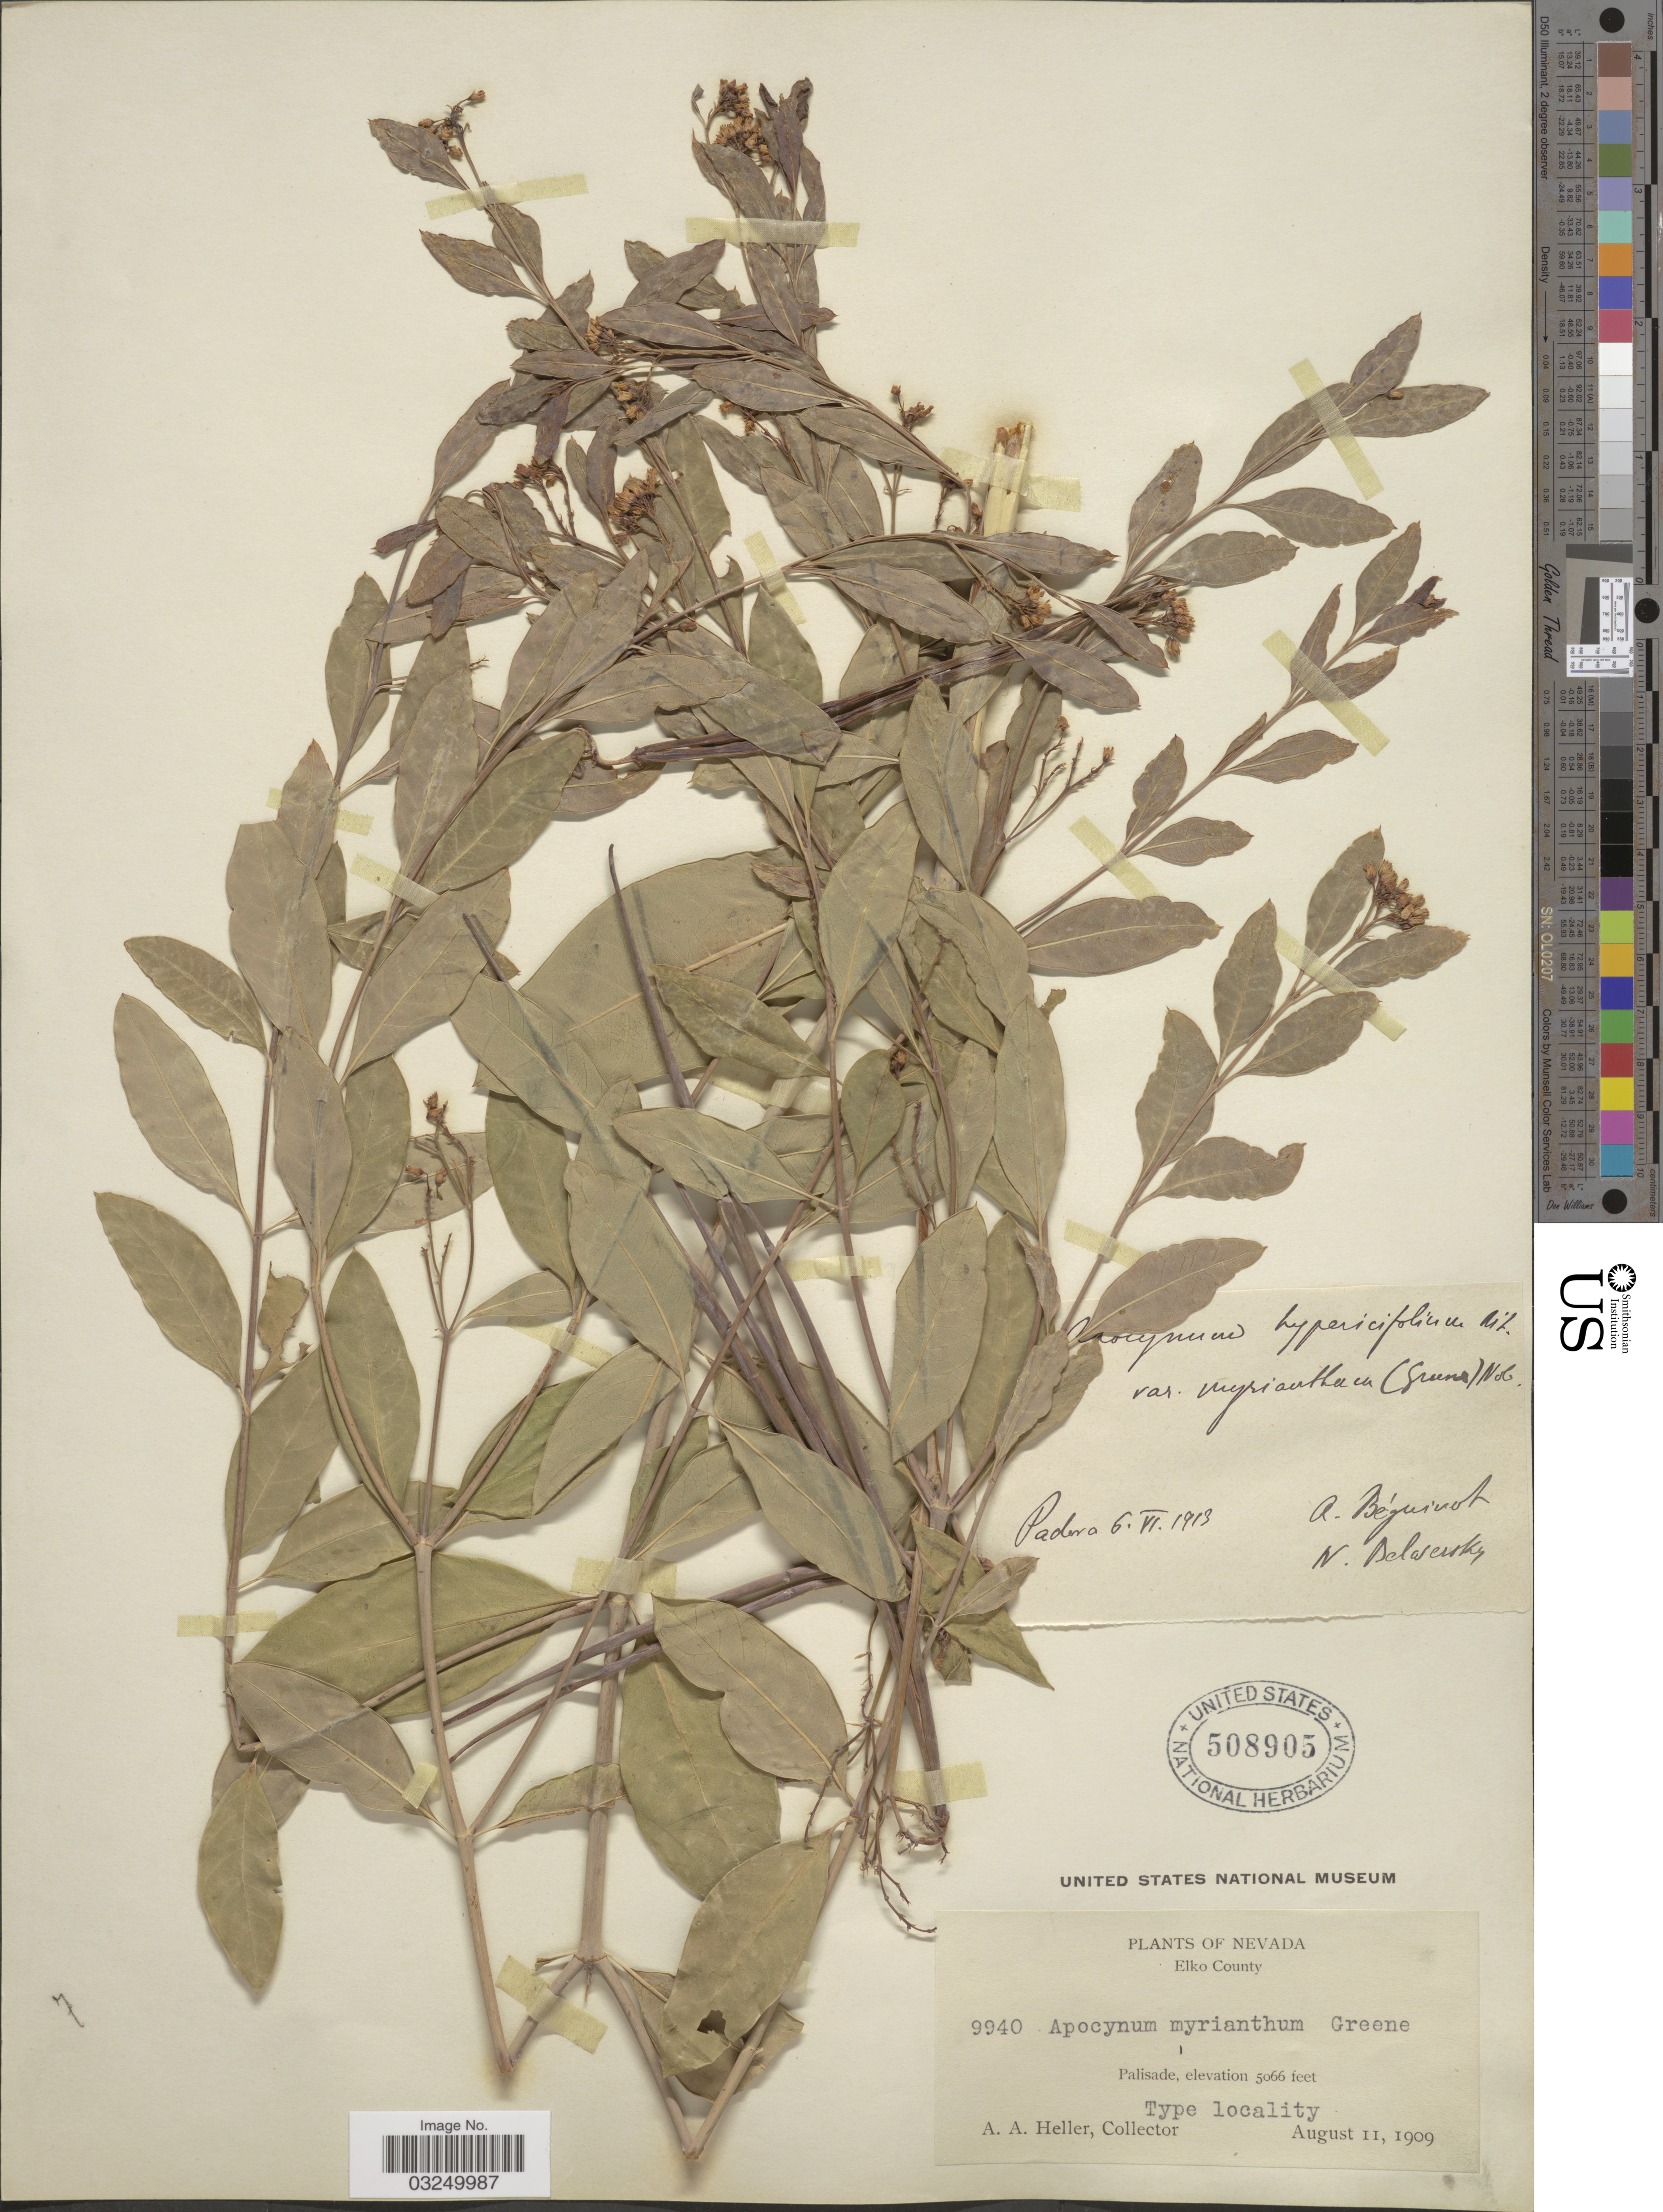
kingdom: Plantae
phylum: Tracheophyta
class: Magnoliopsida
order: Gentianales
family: Apocynaceae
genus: Apocynum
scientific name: Apocynum myrianthum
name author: S.W. Greene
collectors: A. A. Heller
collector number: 9940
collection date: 1909-08-11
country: United States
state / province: Nevada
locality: Elko County. Palisade.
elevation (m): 1544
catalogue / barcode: US 508905